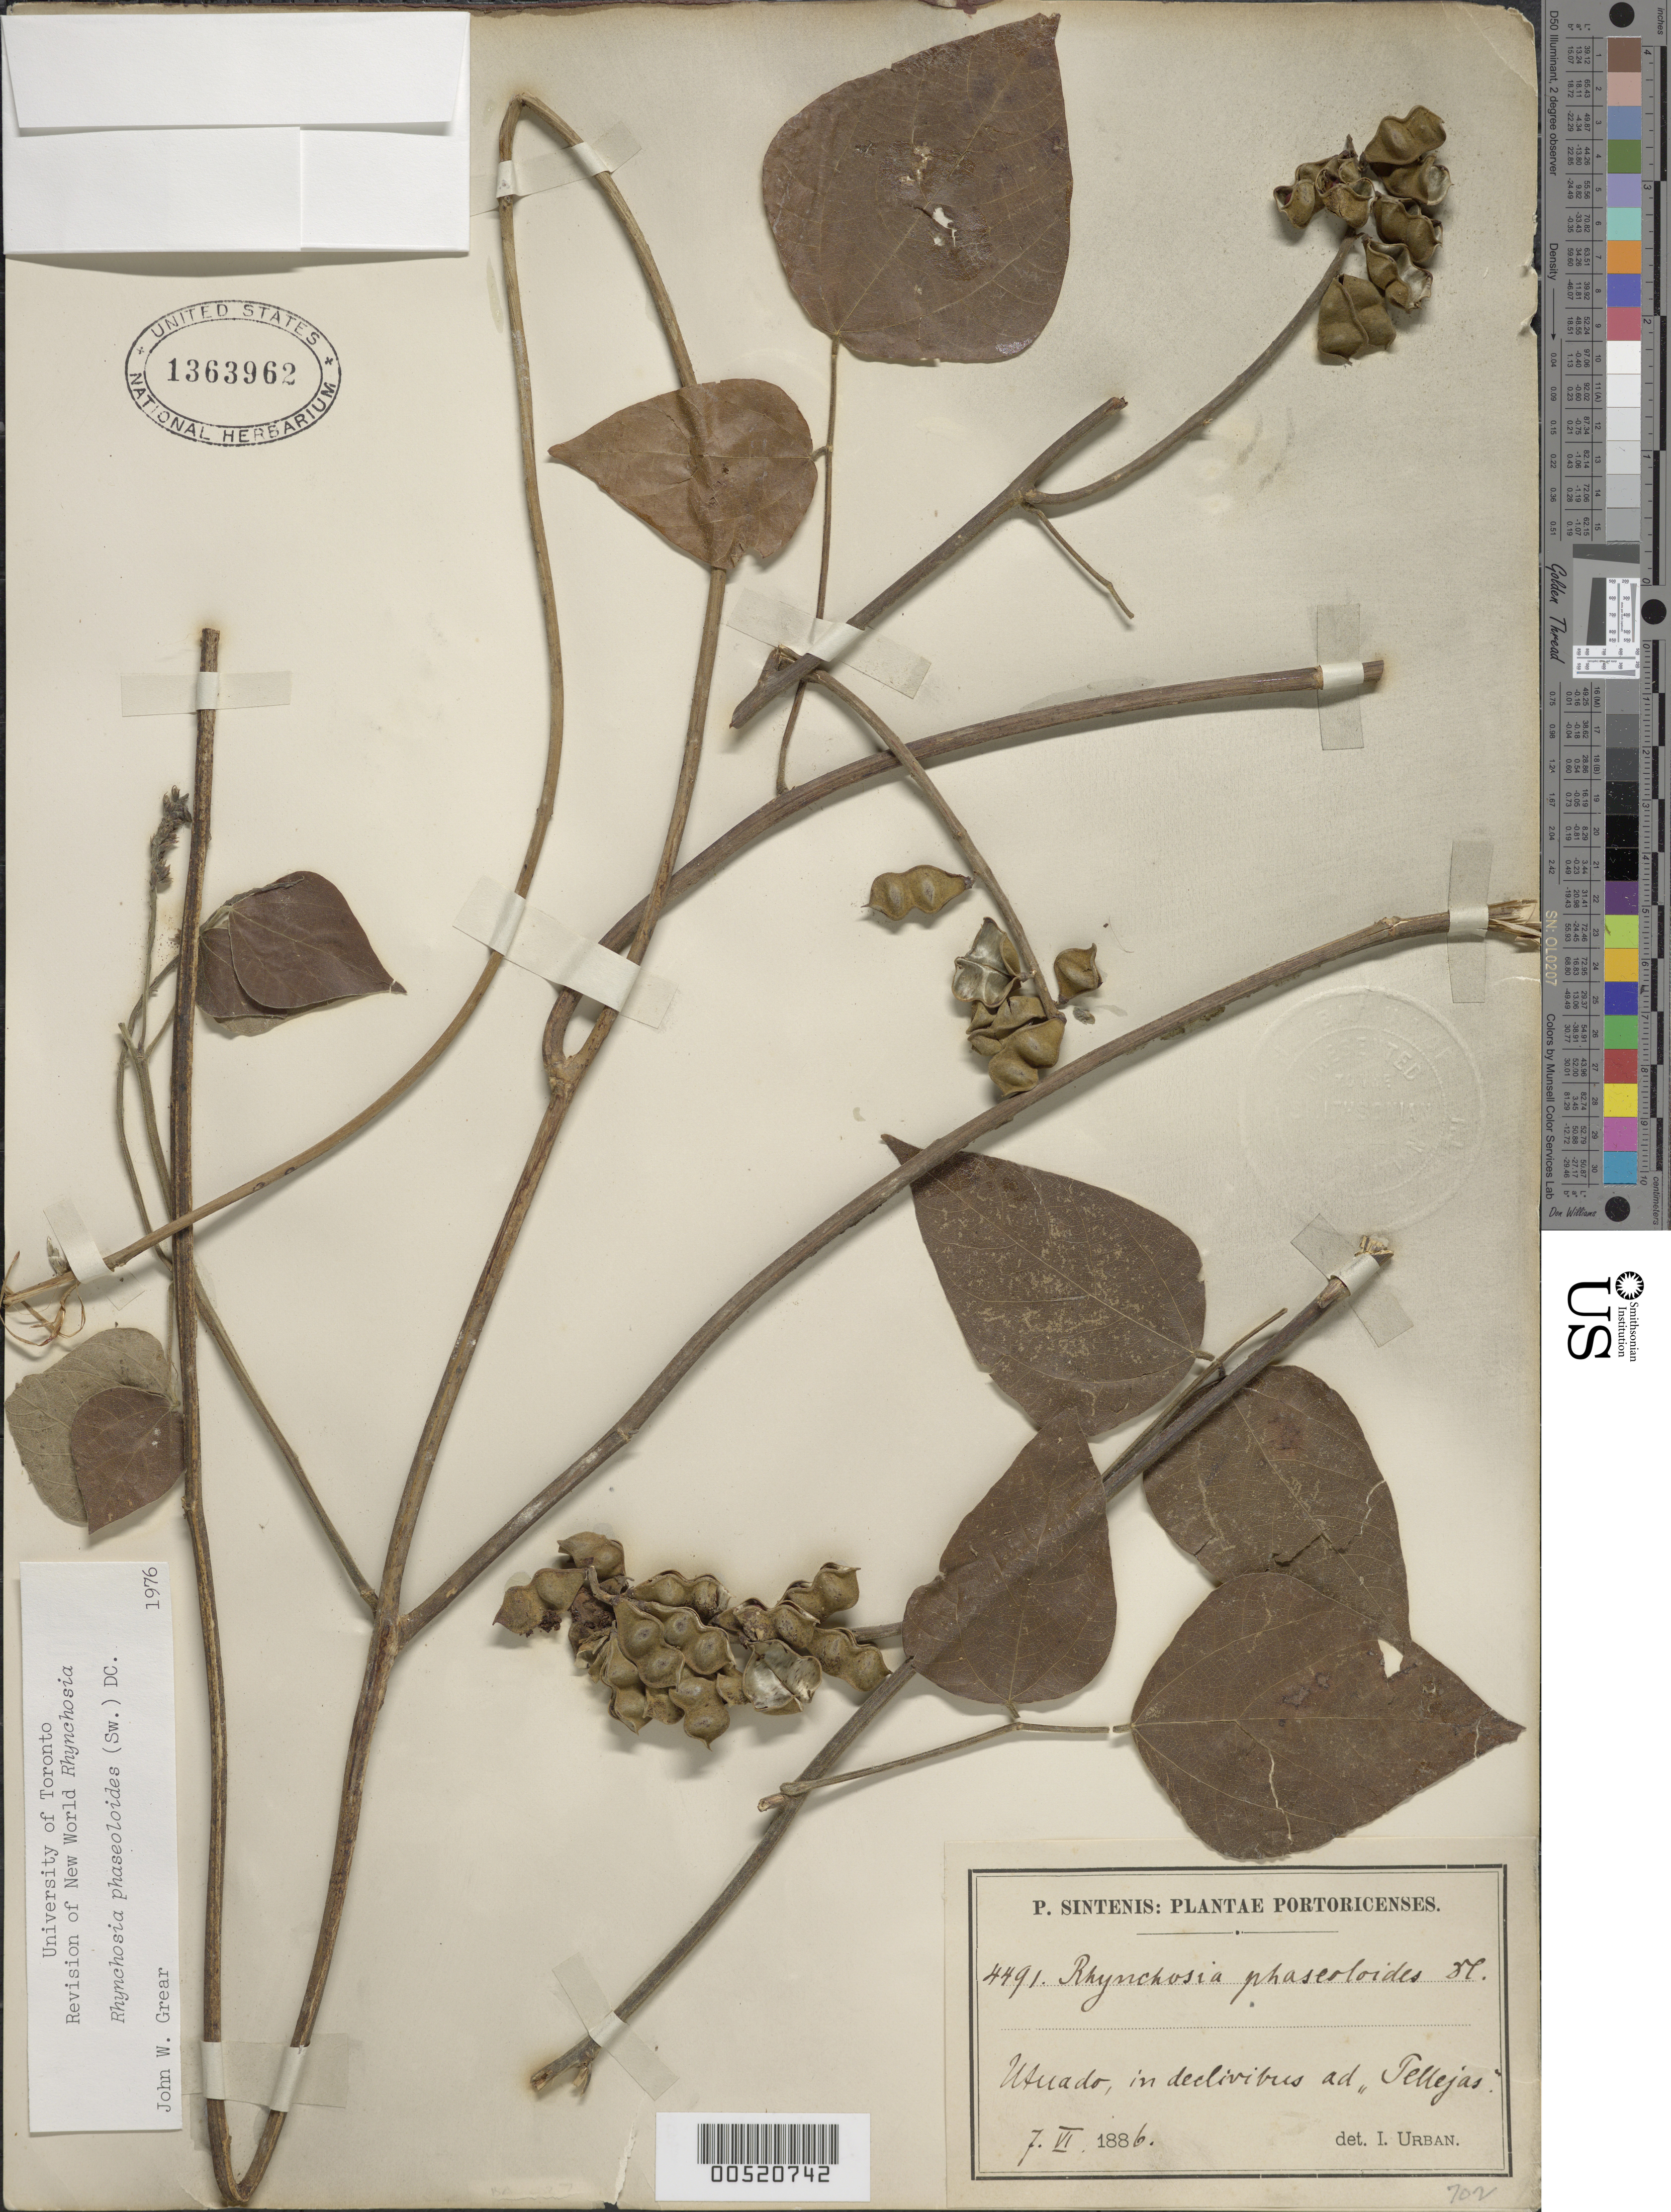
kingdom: Plantae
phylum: Tracheophyta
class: Magnoliopsida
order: Fabales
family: Fabaceae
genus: Rhynchosia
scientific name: Rhynchosia phaseoloides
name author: (Sw.) DC.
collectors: P. Sintenis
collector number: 4491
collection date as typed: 07 Jun 1886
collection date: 1886-06-07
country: Puerto Rico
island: Greater Antilles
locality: Utuado. In declivibus ad Tellejas.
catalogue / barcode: US 1363962